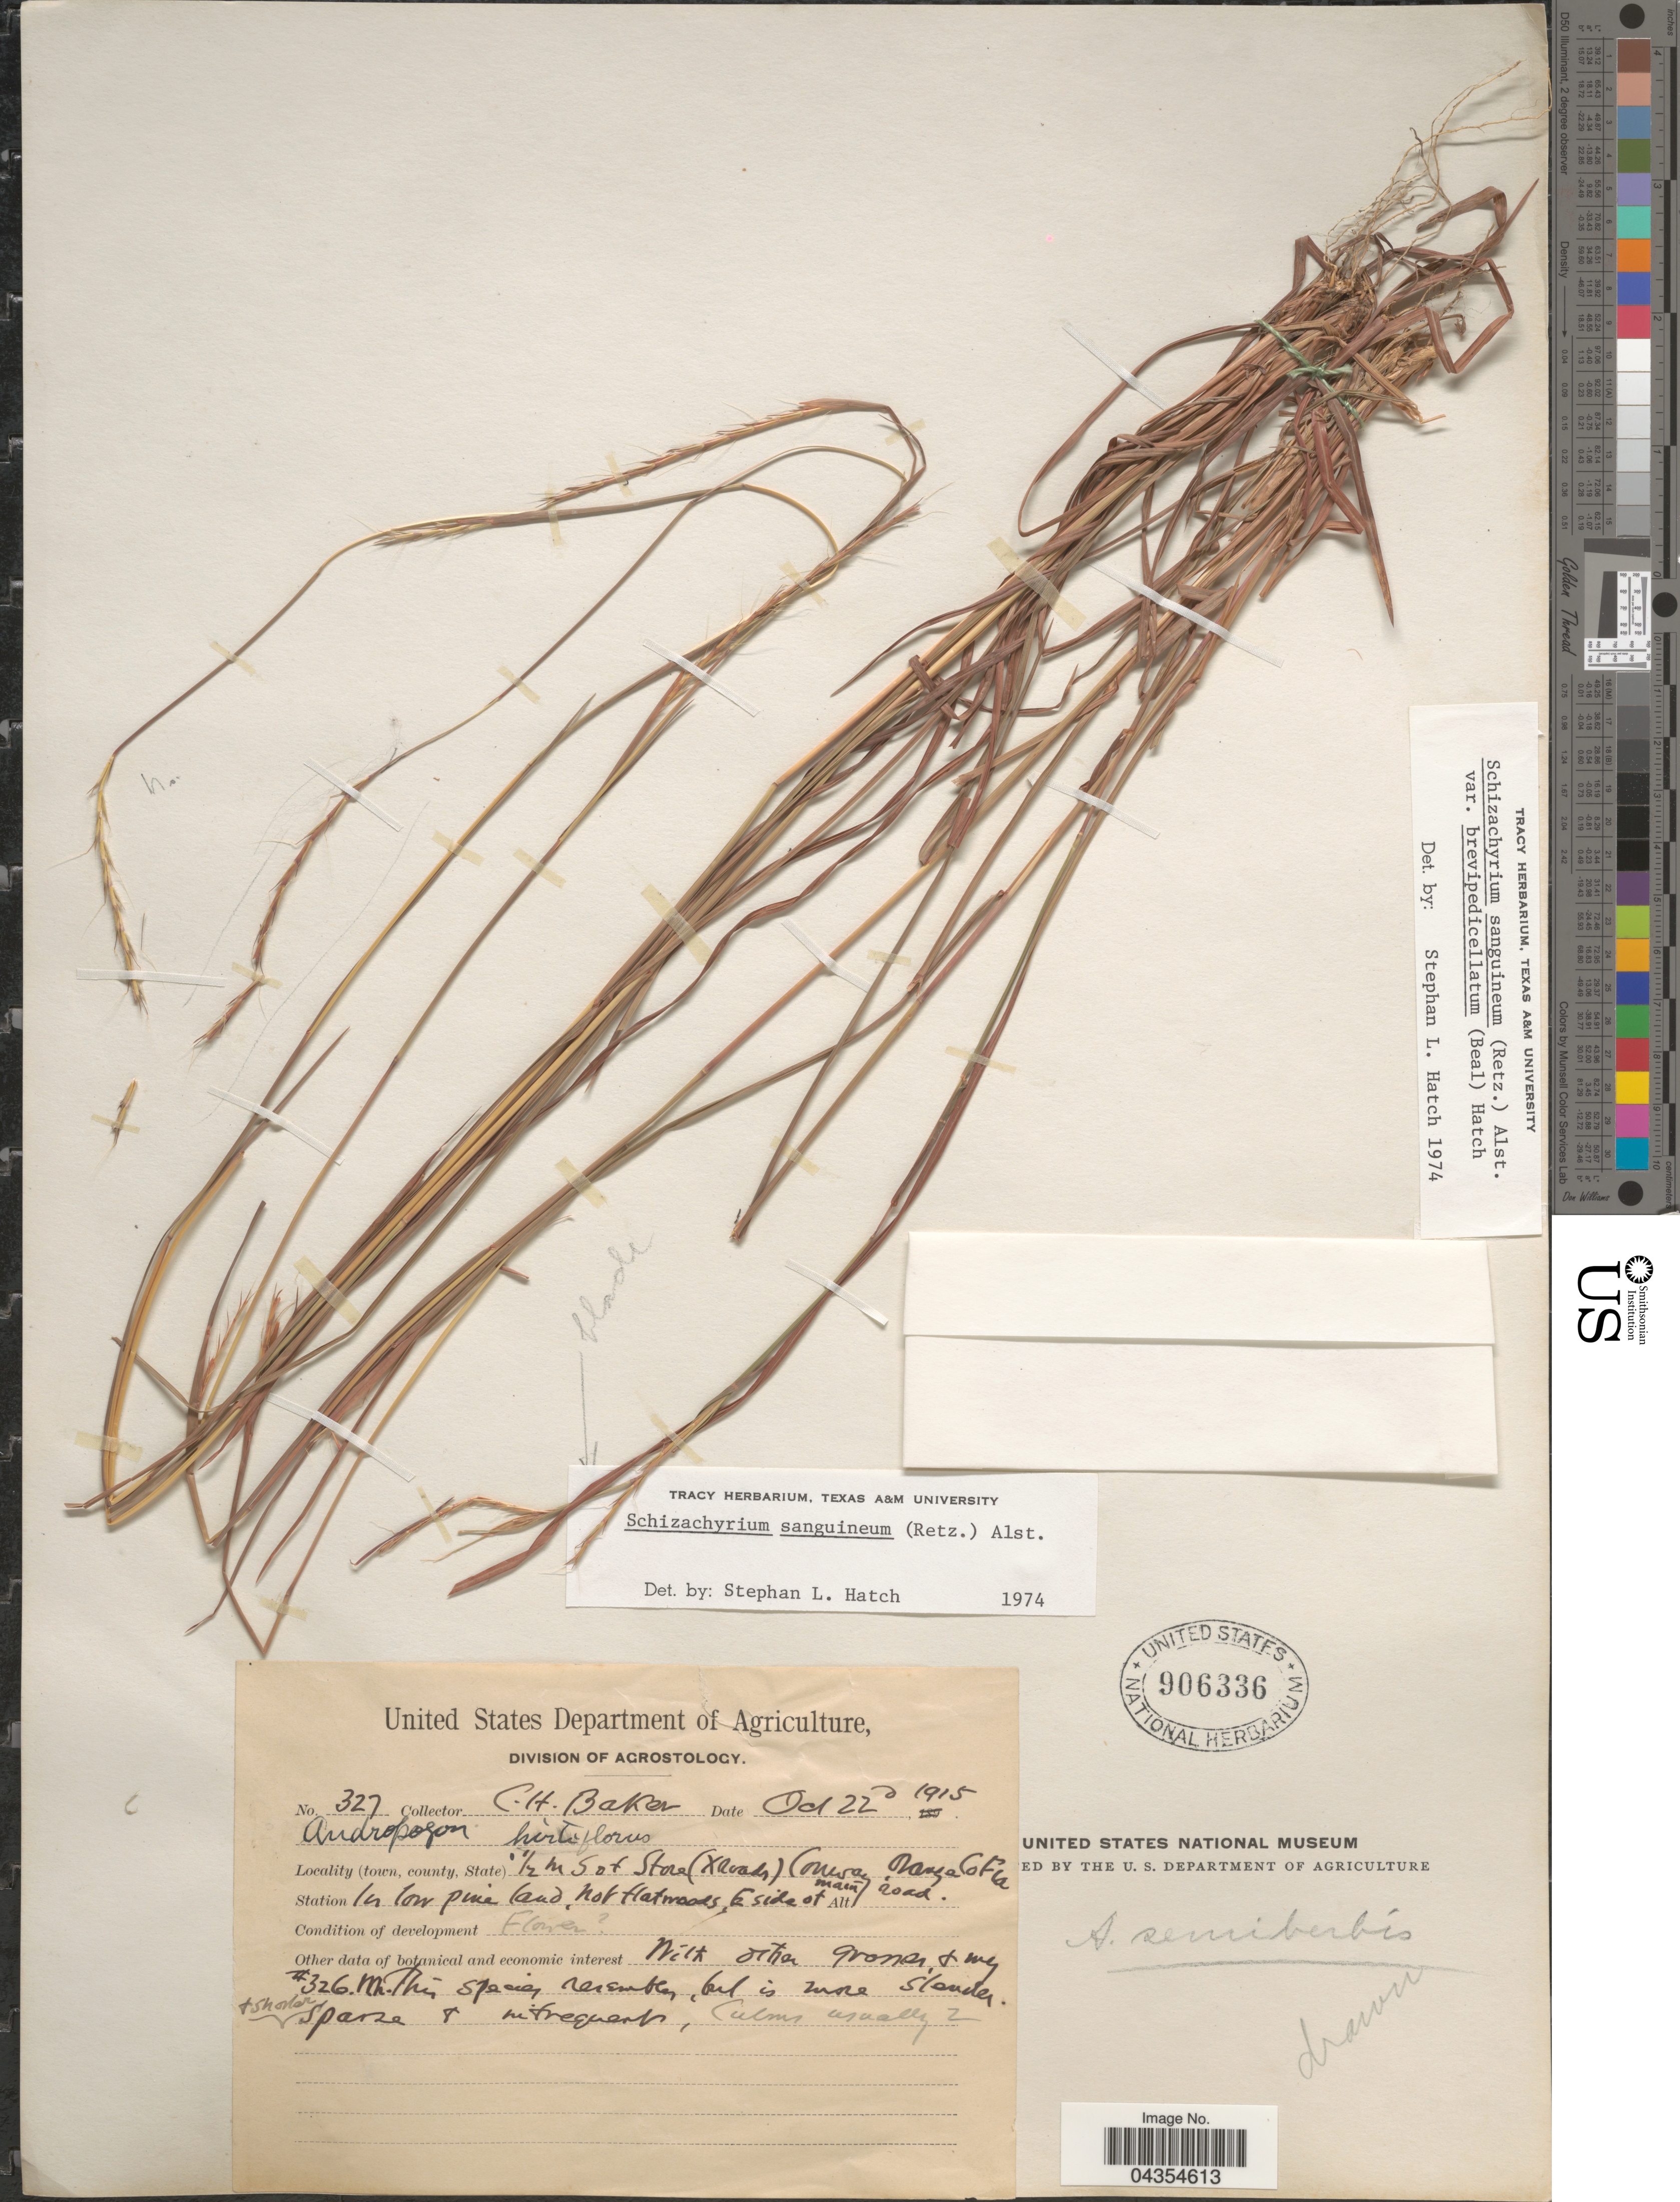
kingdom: Plantae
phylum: Tracheophyta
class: Liliopsida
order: Poales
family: Poaceae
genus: Schizachyrium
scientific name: Schizachyrium sanguineum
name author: (Retz.) Alston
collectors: C. H. Baker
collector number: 327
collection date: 1915-10-22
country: United States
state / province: Florida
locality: ½ m S of Store (Xroads) Conway, Orange Co. In low pine land, not flatwoods, E side of main road.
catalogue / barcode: US 906336